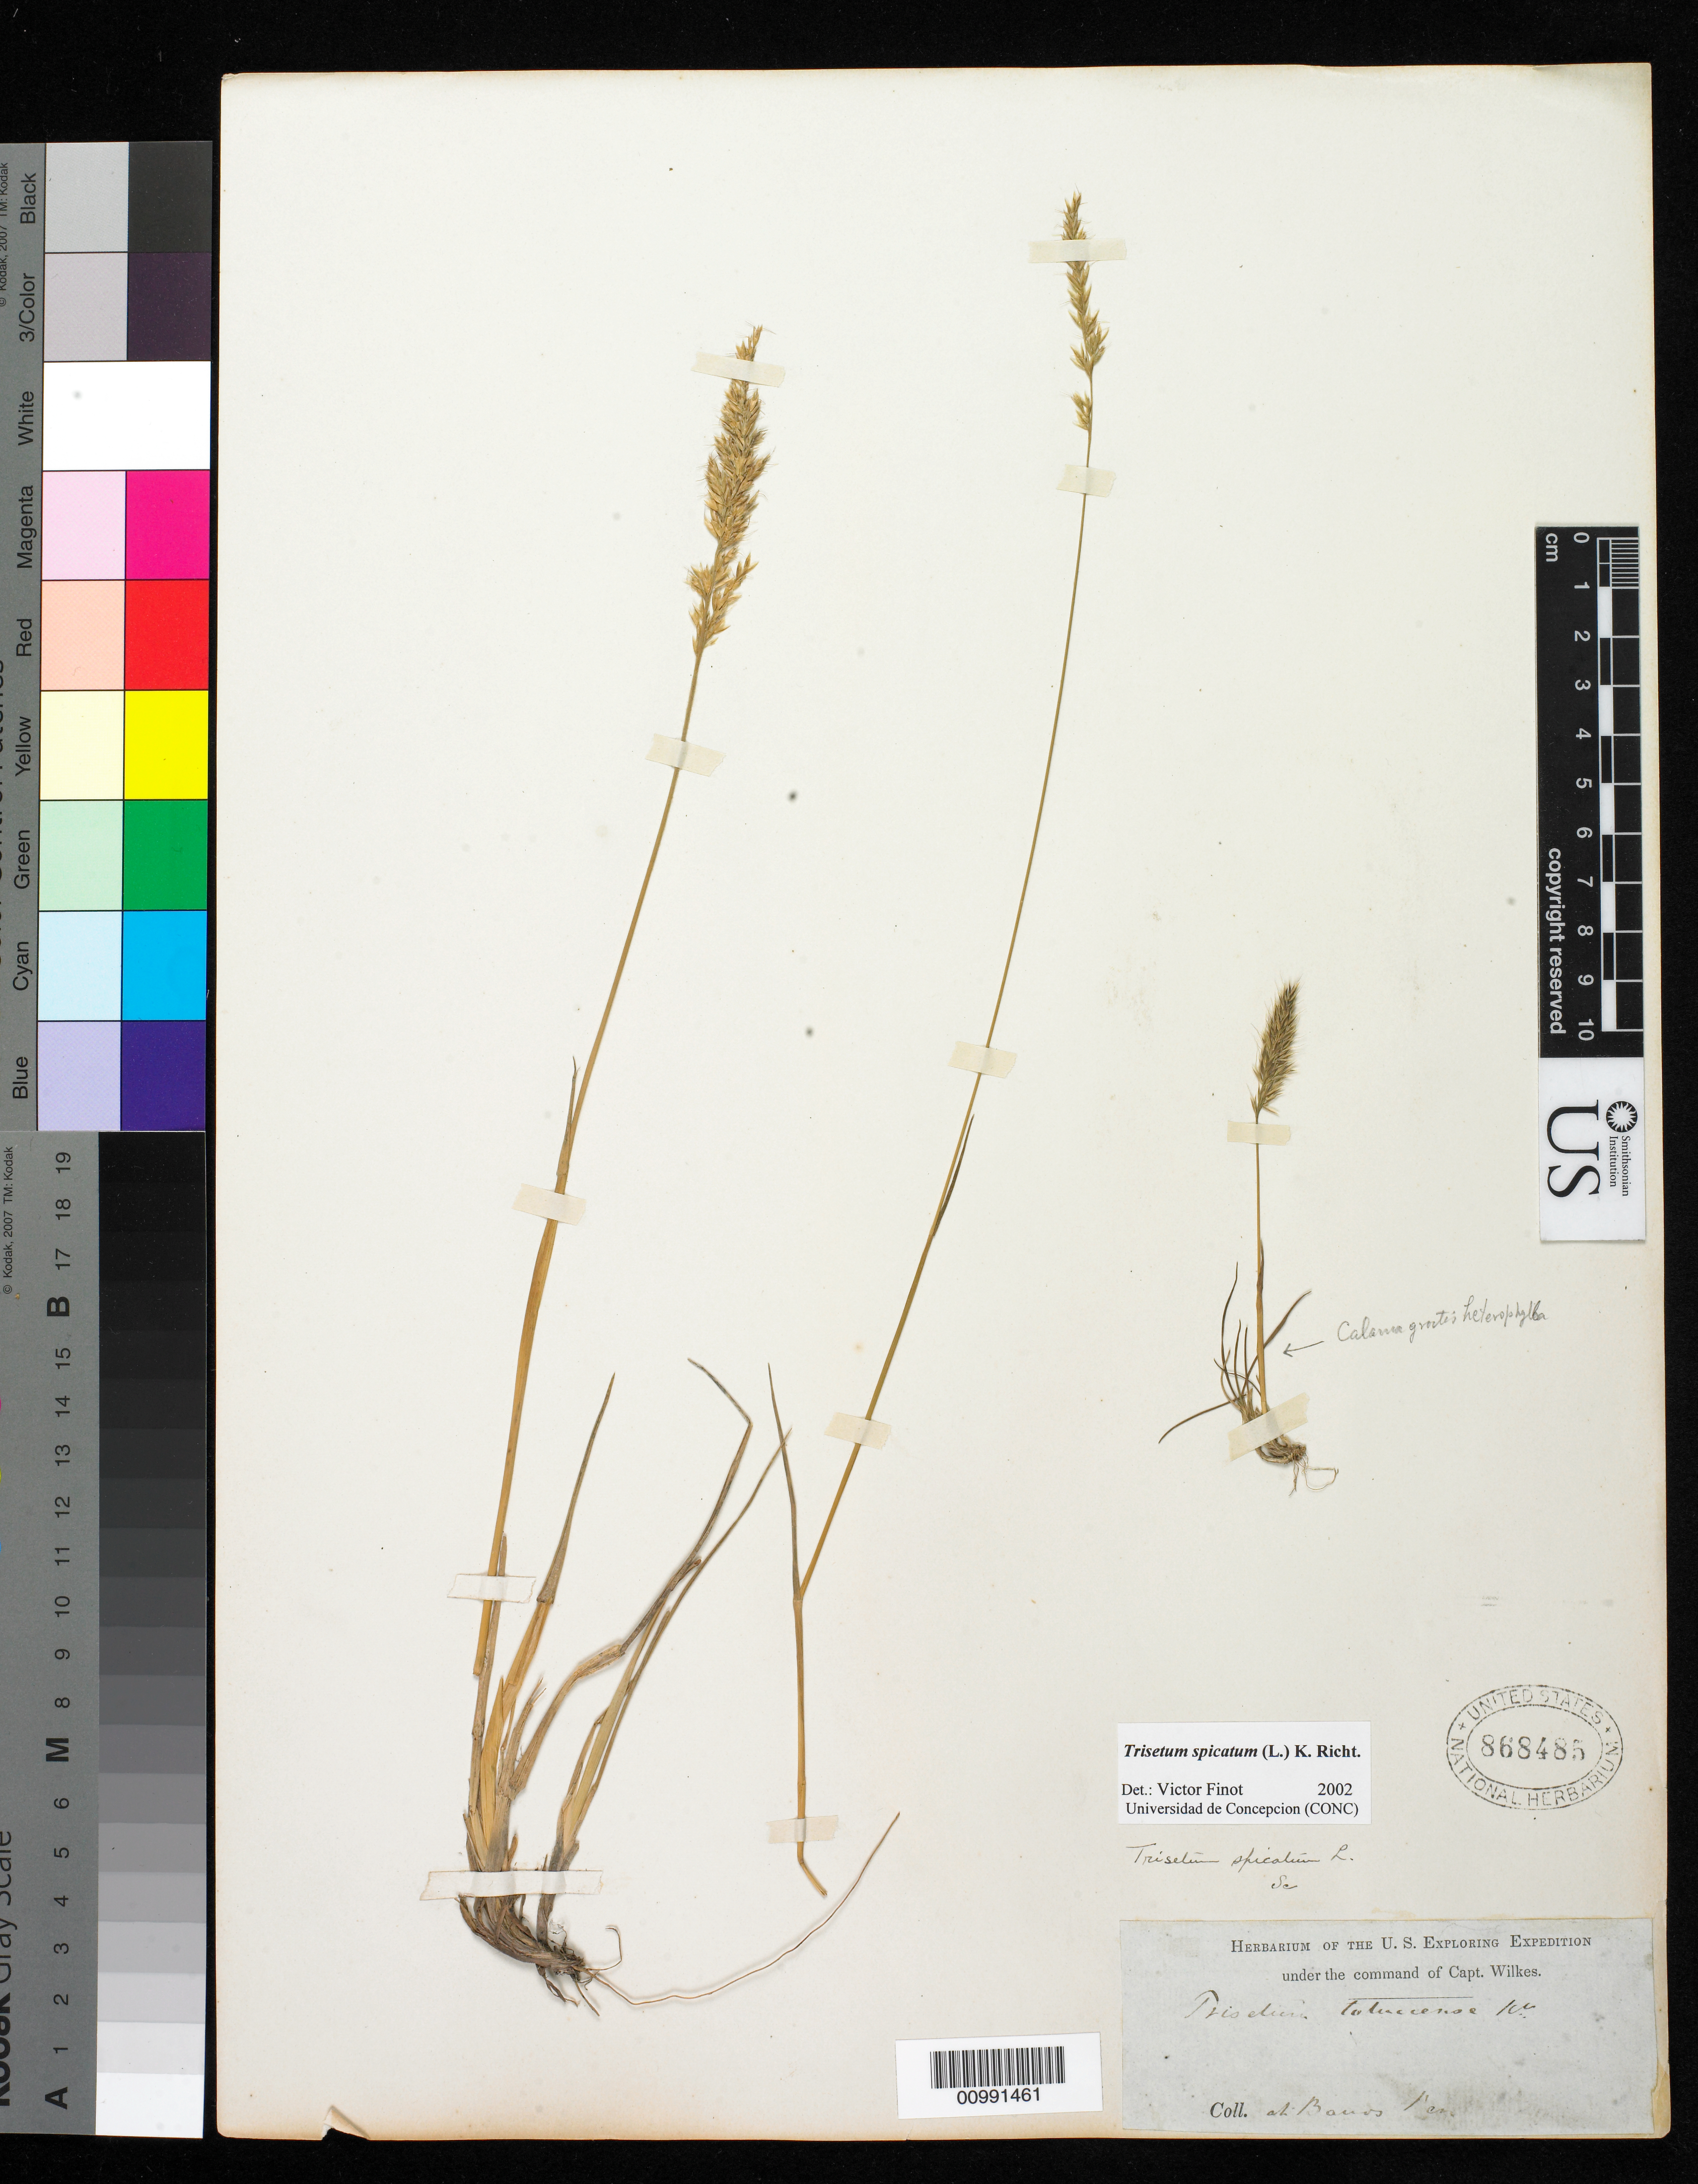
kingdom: Plantae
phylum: Tracheophyta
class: Liliopsida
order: Poales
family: Poaceae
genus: Koeleria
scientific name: Koeleria spicata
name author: (L.) Barberá et al.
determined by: Poaceae Reorganization Project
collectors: Wilkes Explor. Exped.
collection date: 1838/1842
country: Peru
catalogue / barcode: US 868485